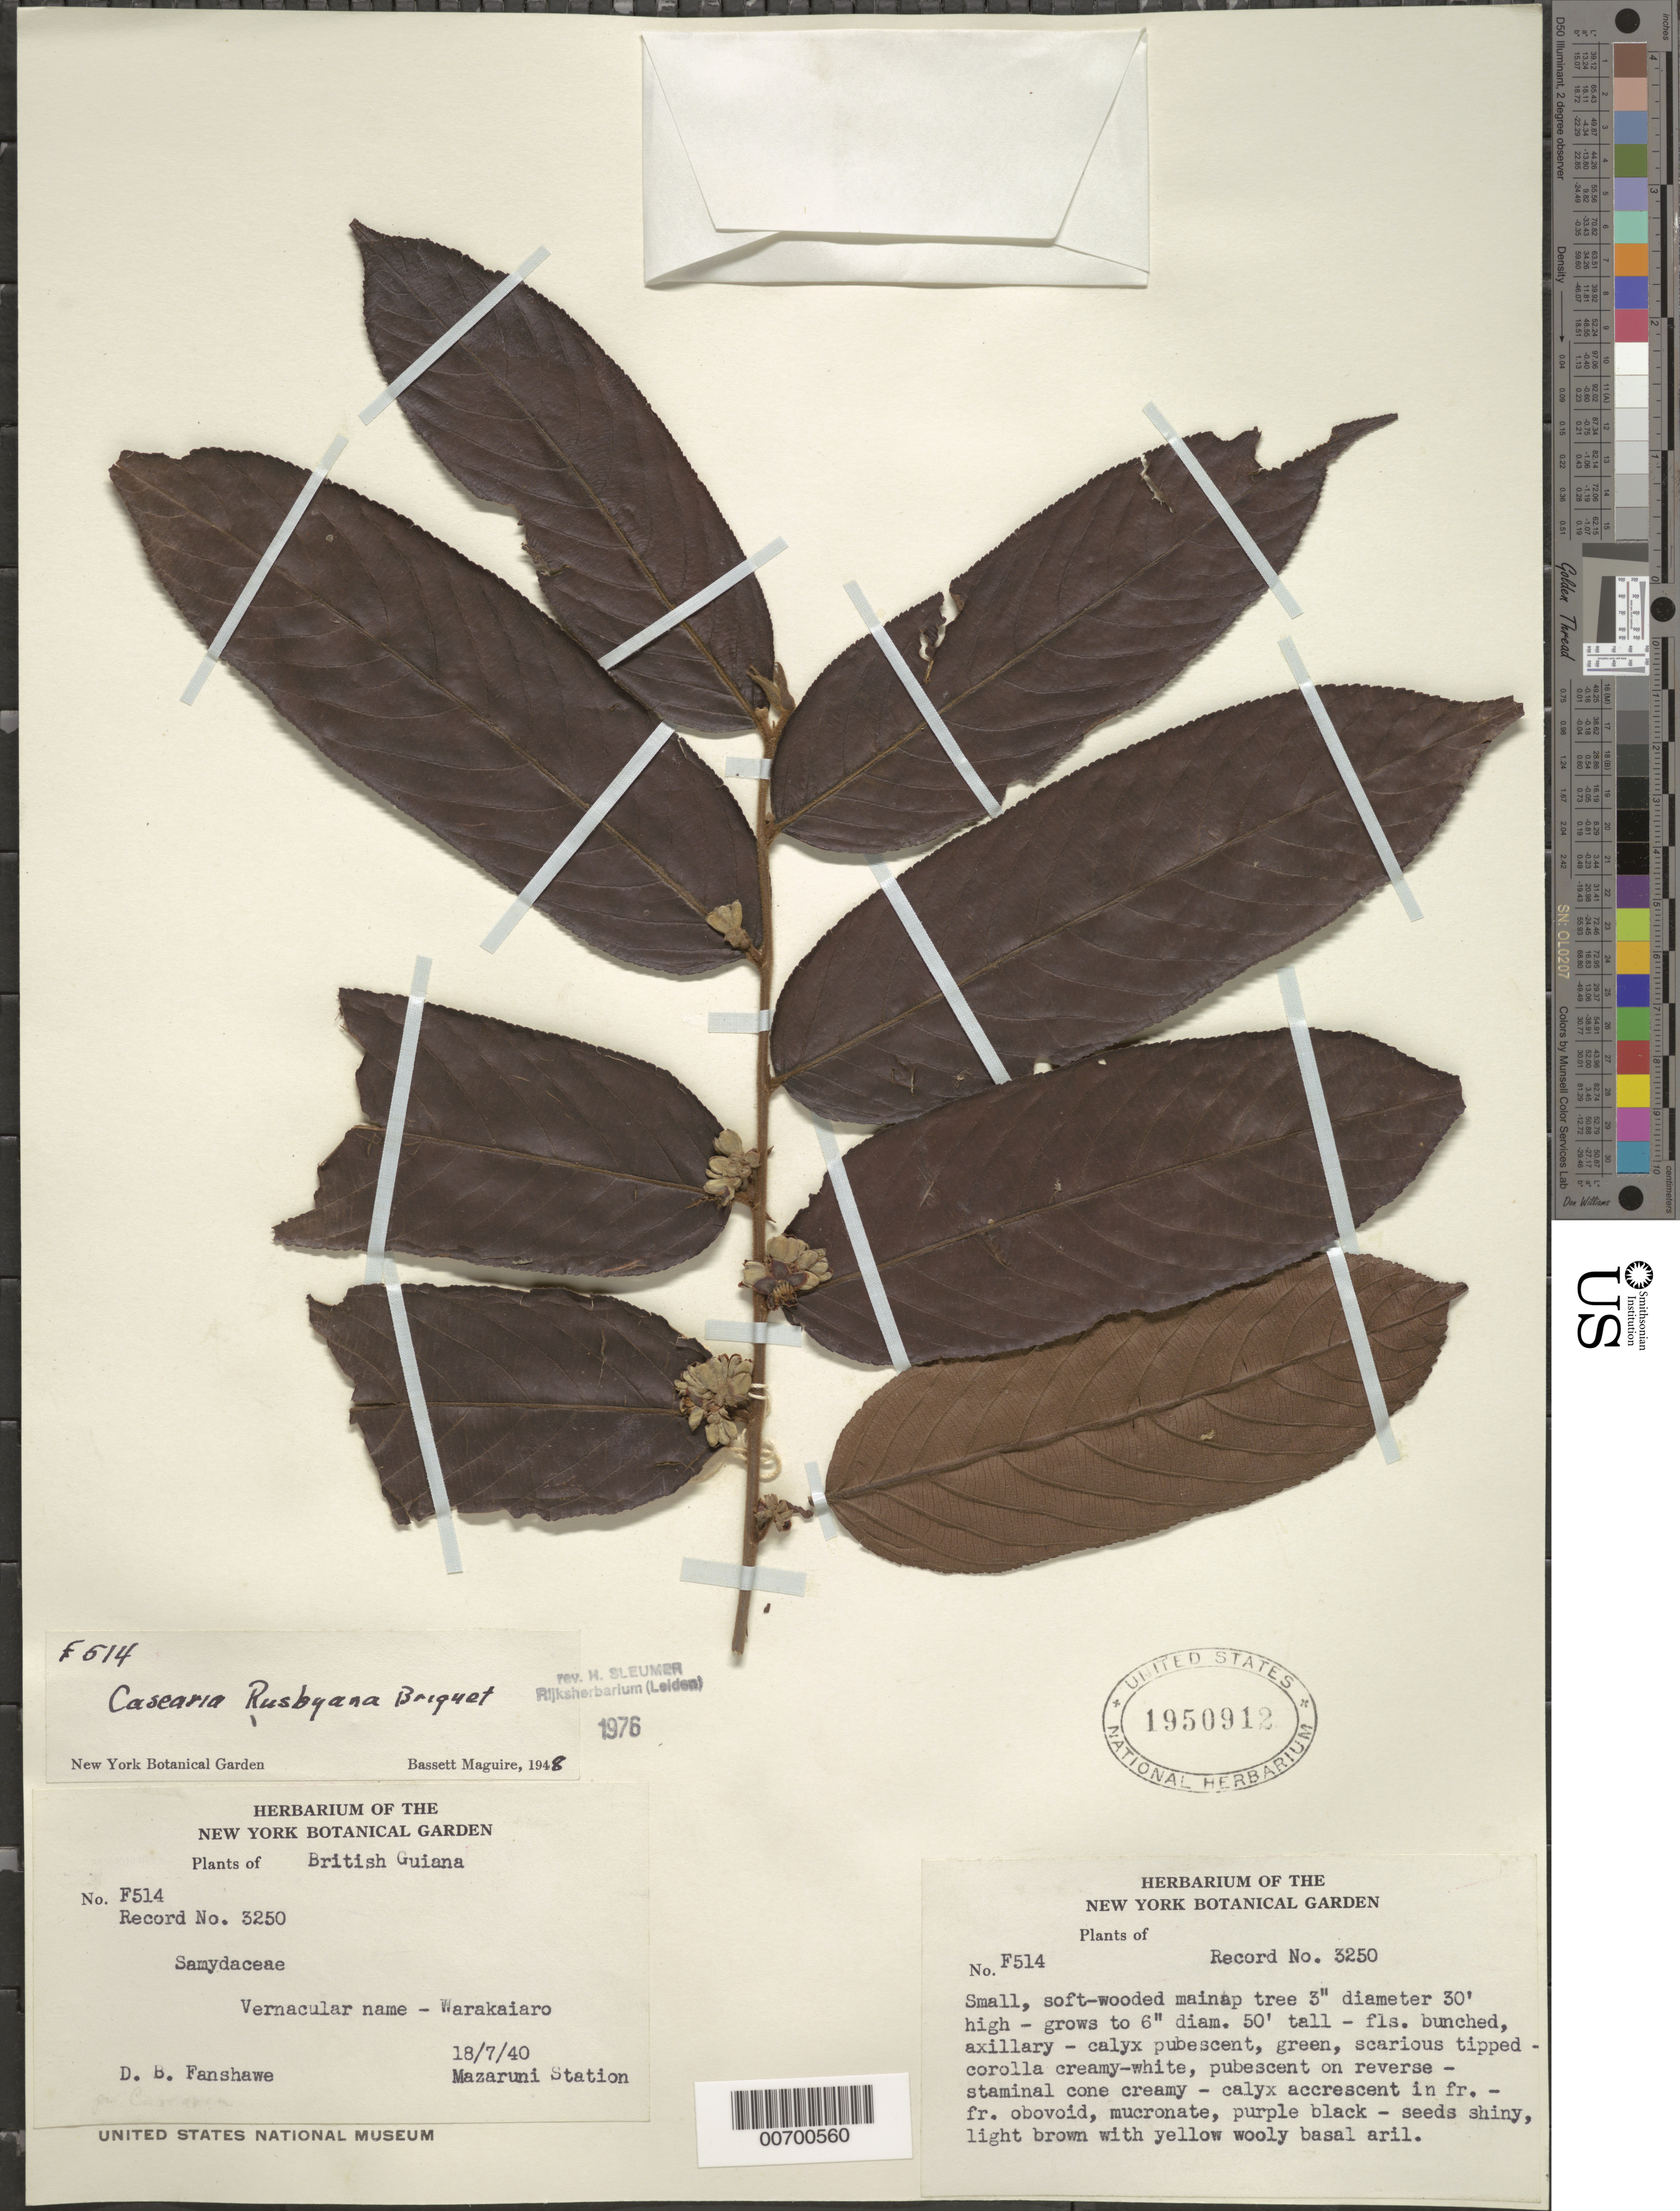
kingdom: Plantae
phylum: Tracheophyta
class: Magnoliopsida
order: Malpighiales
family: Salicaceae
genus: Casearia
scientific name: Casearia rusbyana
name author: Briq.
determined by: Sleumer, H. O.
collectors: D. B. Fanshawe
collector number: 3250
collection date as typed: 18-Jul-40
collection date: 1940-07-18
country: Guyana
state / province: Cuyuni-Mazaruni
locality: Mazaruni Station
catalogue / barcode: US 1950912